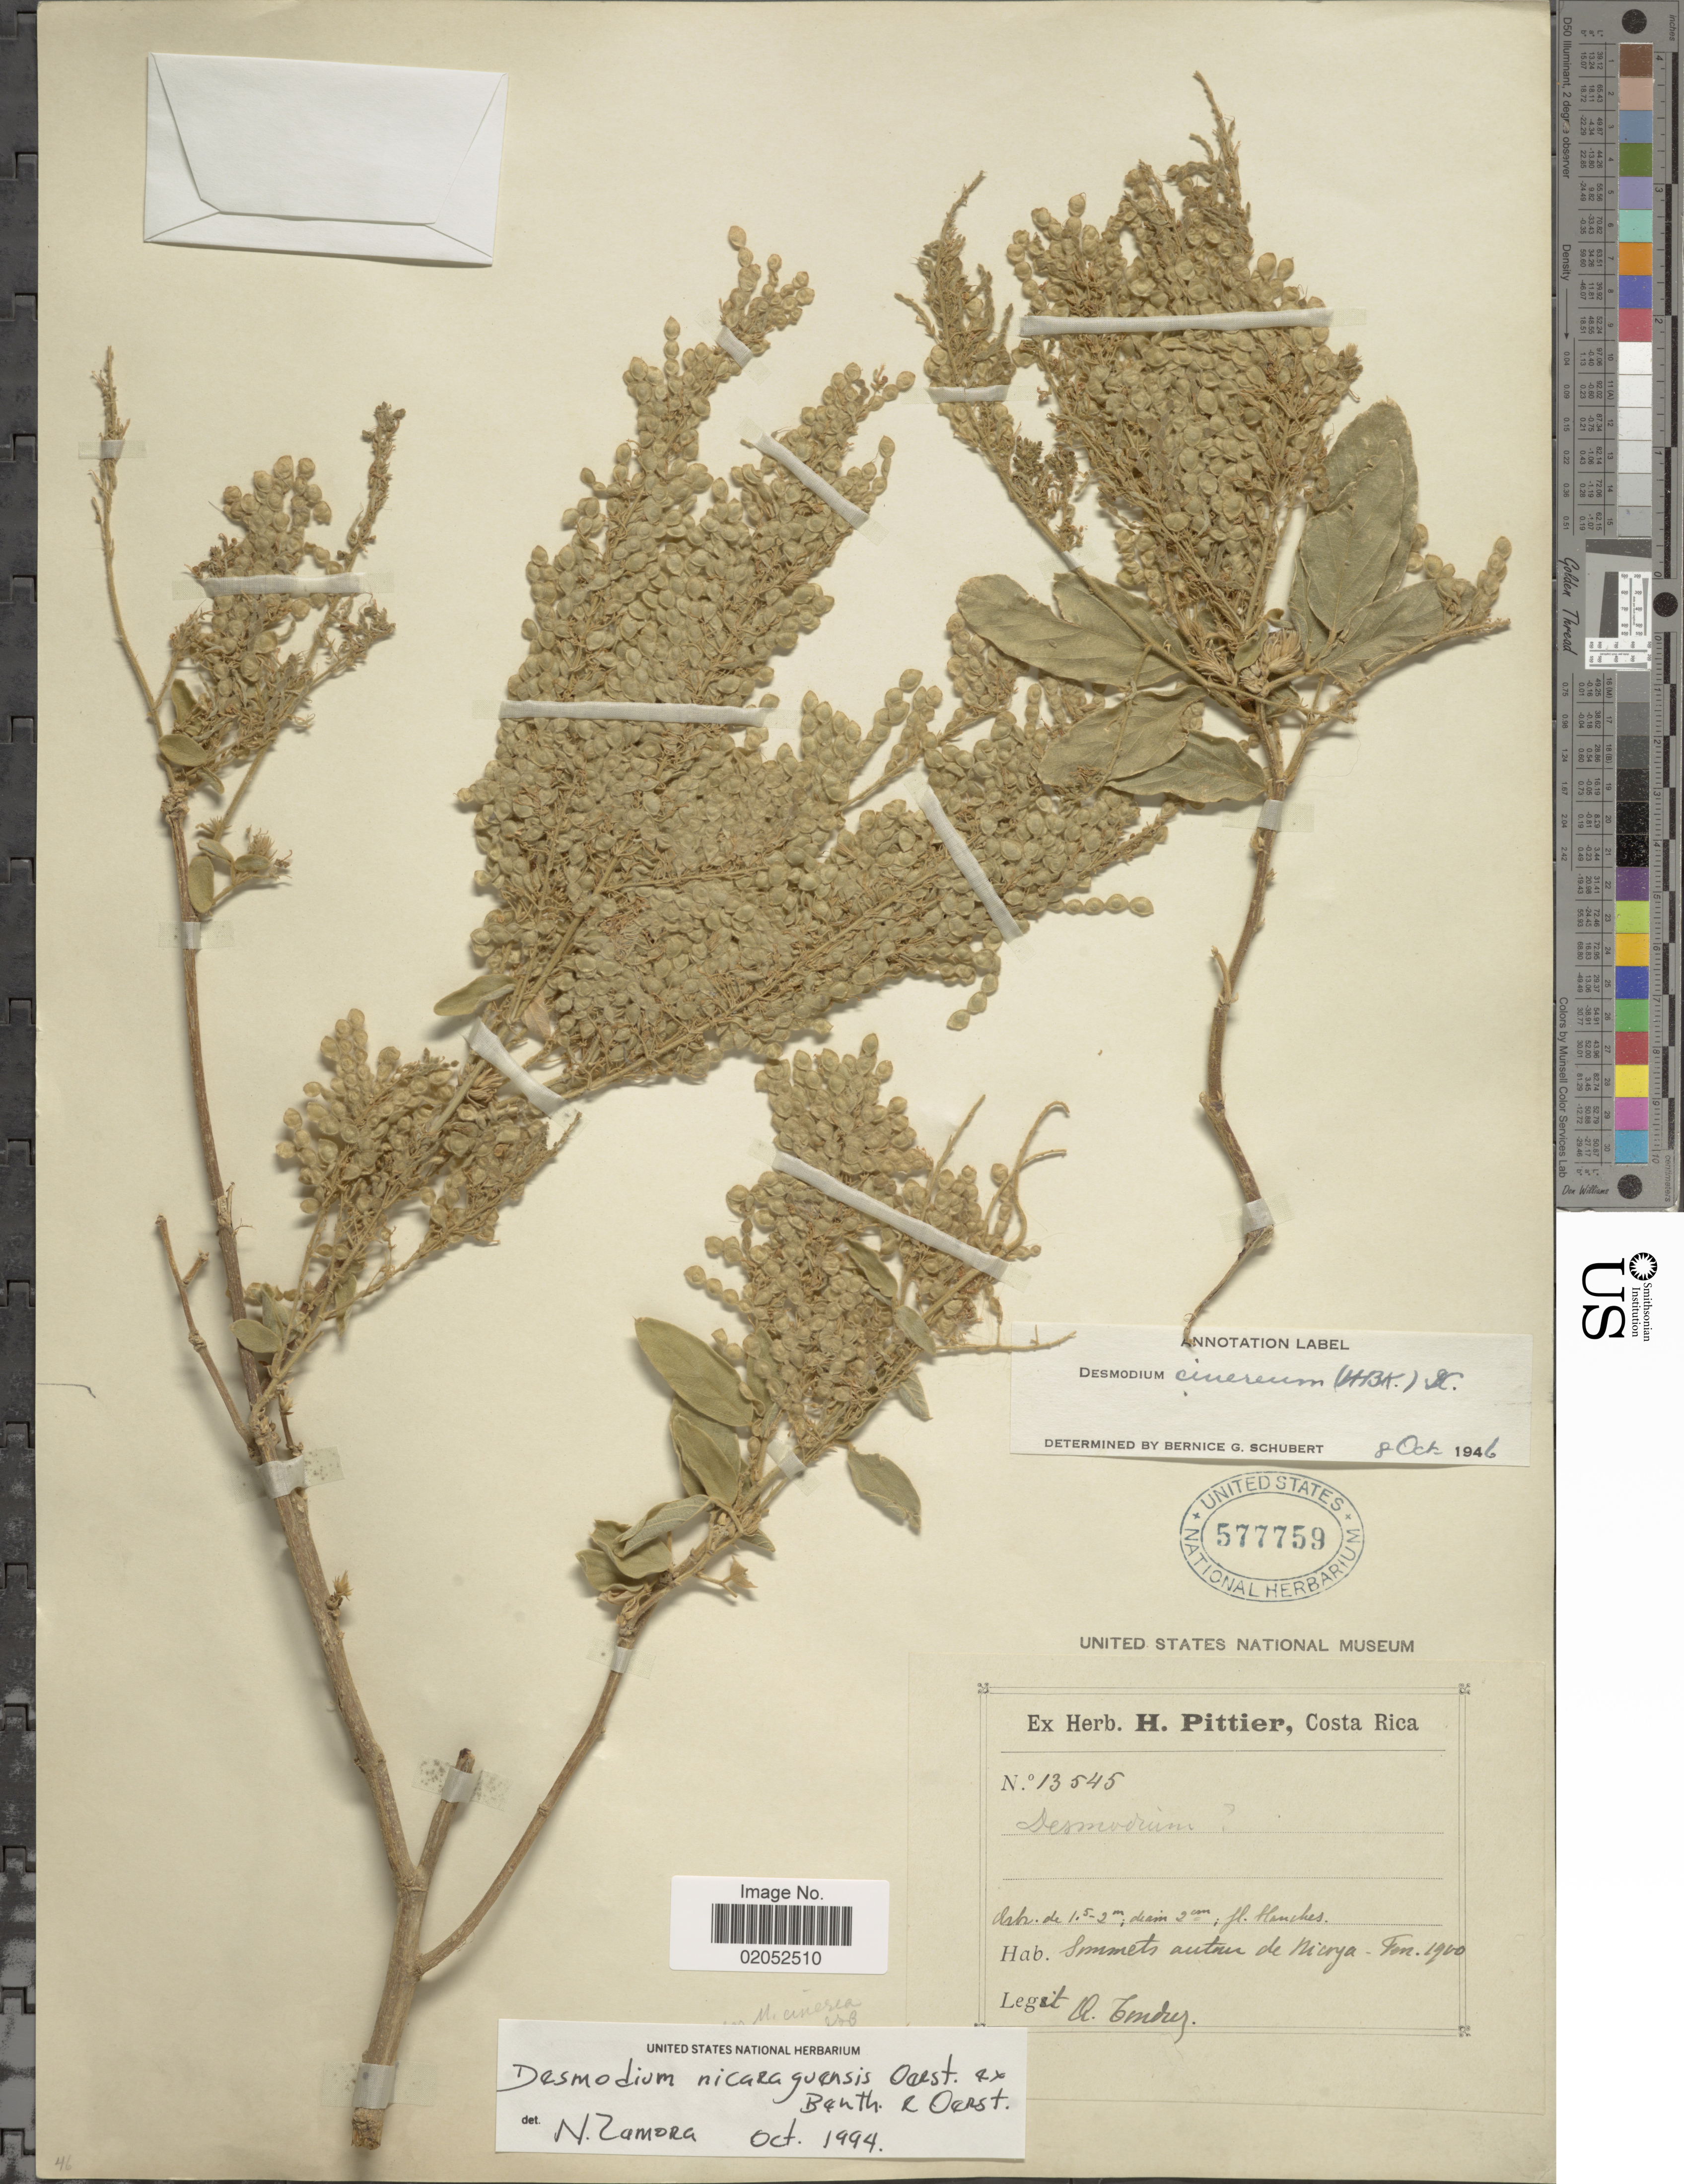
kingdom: Plantae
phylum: Tracheophyta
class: Magnoliopsida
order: Fabales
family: Fabaceae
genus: Desmodium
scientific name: Desmodium nicaraguense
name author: Oerst.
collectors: A. Tonduz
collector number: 13545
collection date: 1900-02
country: Costa Rica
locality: Summets auteur de Nicoya.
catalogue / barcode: US 577759